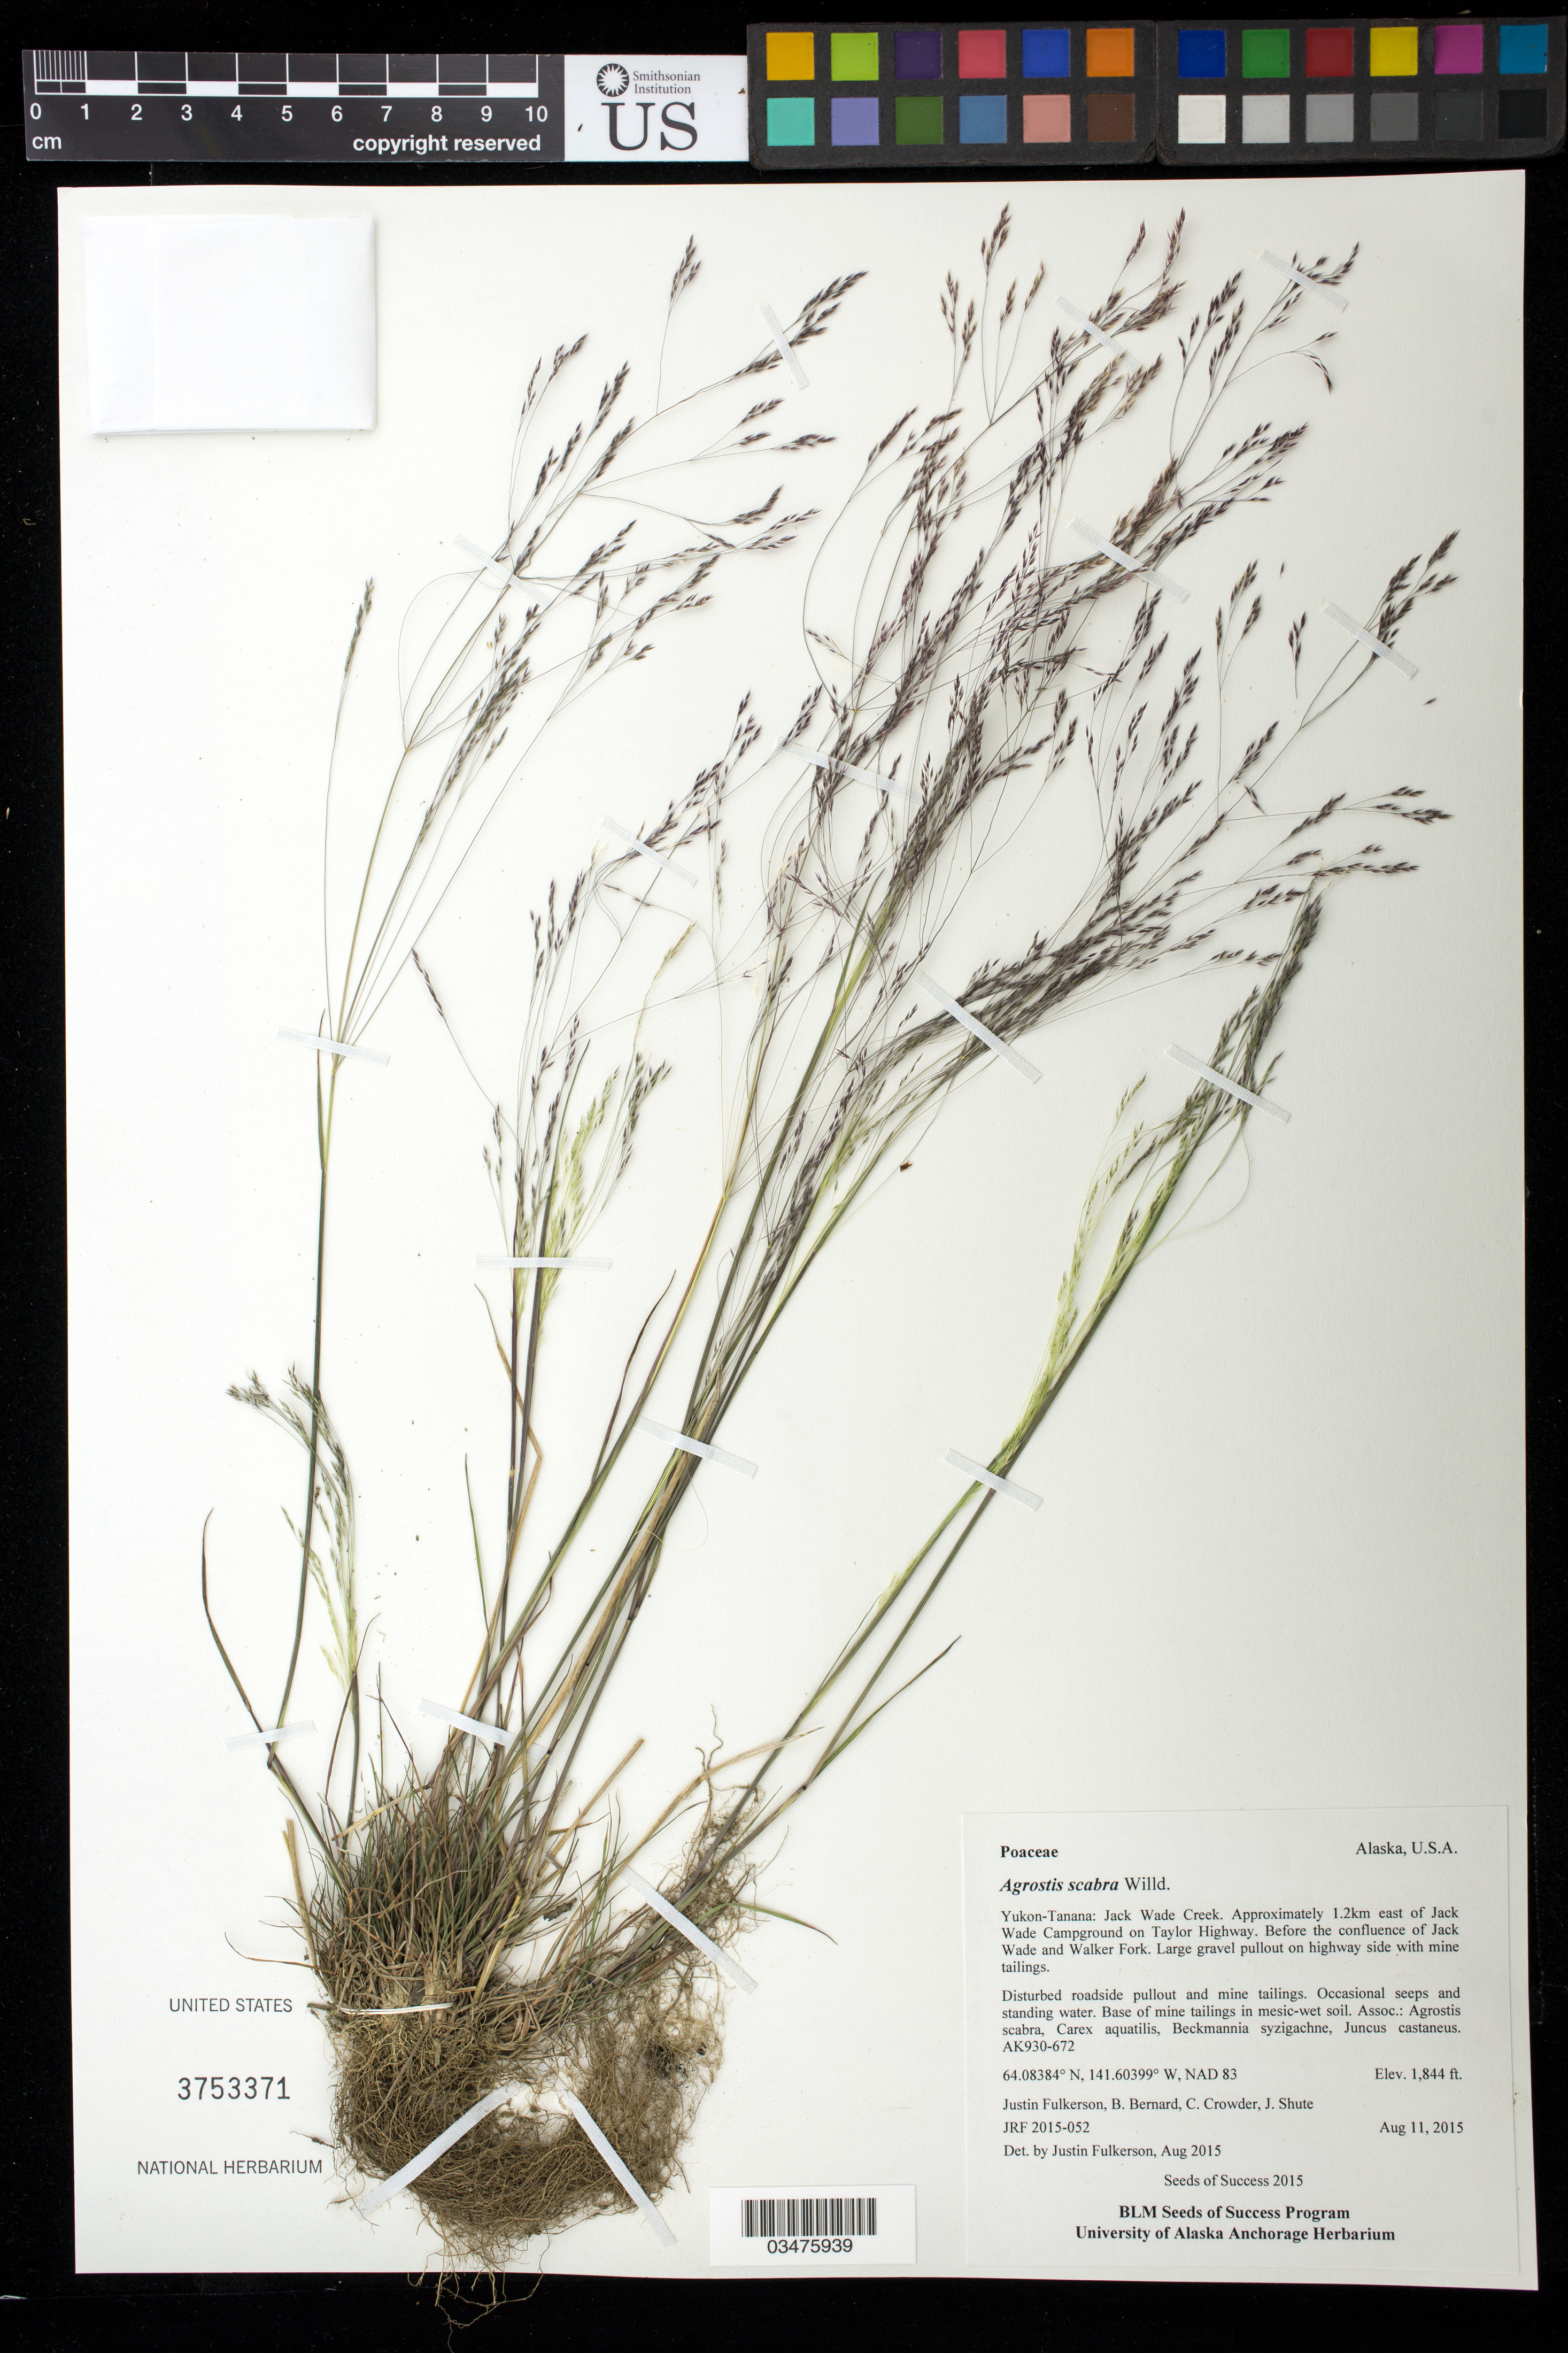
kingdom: Plantae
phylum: Tracheophyta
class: Liliopsida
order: Poales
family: Poaceae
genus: Agrostis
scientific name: Agrostis scabra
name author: Willd.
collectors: J. Fulkerson, C. Crowder, J. Shute & B. Bernard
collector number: AK930-672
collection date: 2015-08-11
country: United States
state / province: Alaska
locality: Yukon-Tanana Uplands, Jack Wade Creek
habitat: Disturbed roadside pullout and mine tailings. Occasional seeps and standing water. Base of mine tailings in mesic-wet soil.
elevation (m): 562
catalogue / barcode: US 3753371